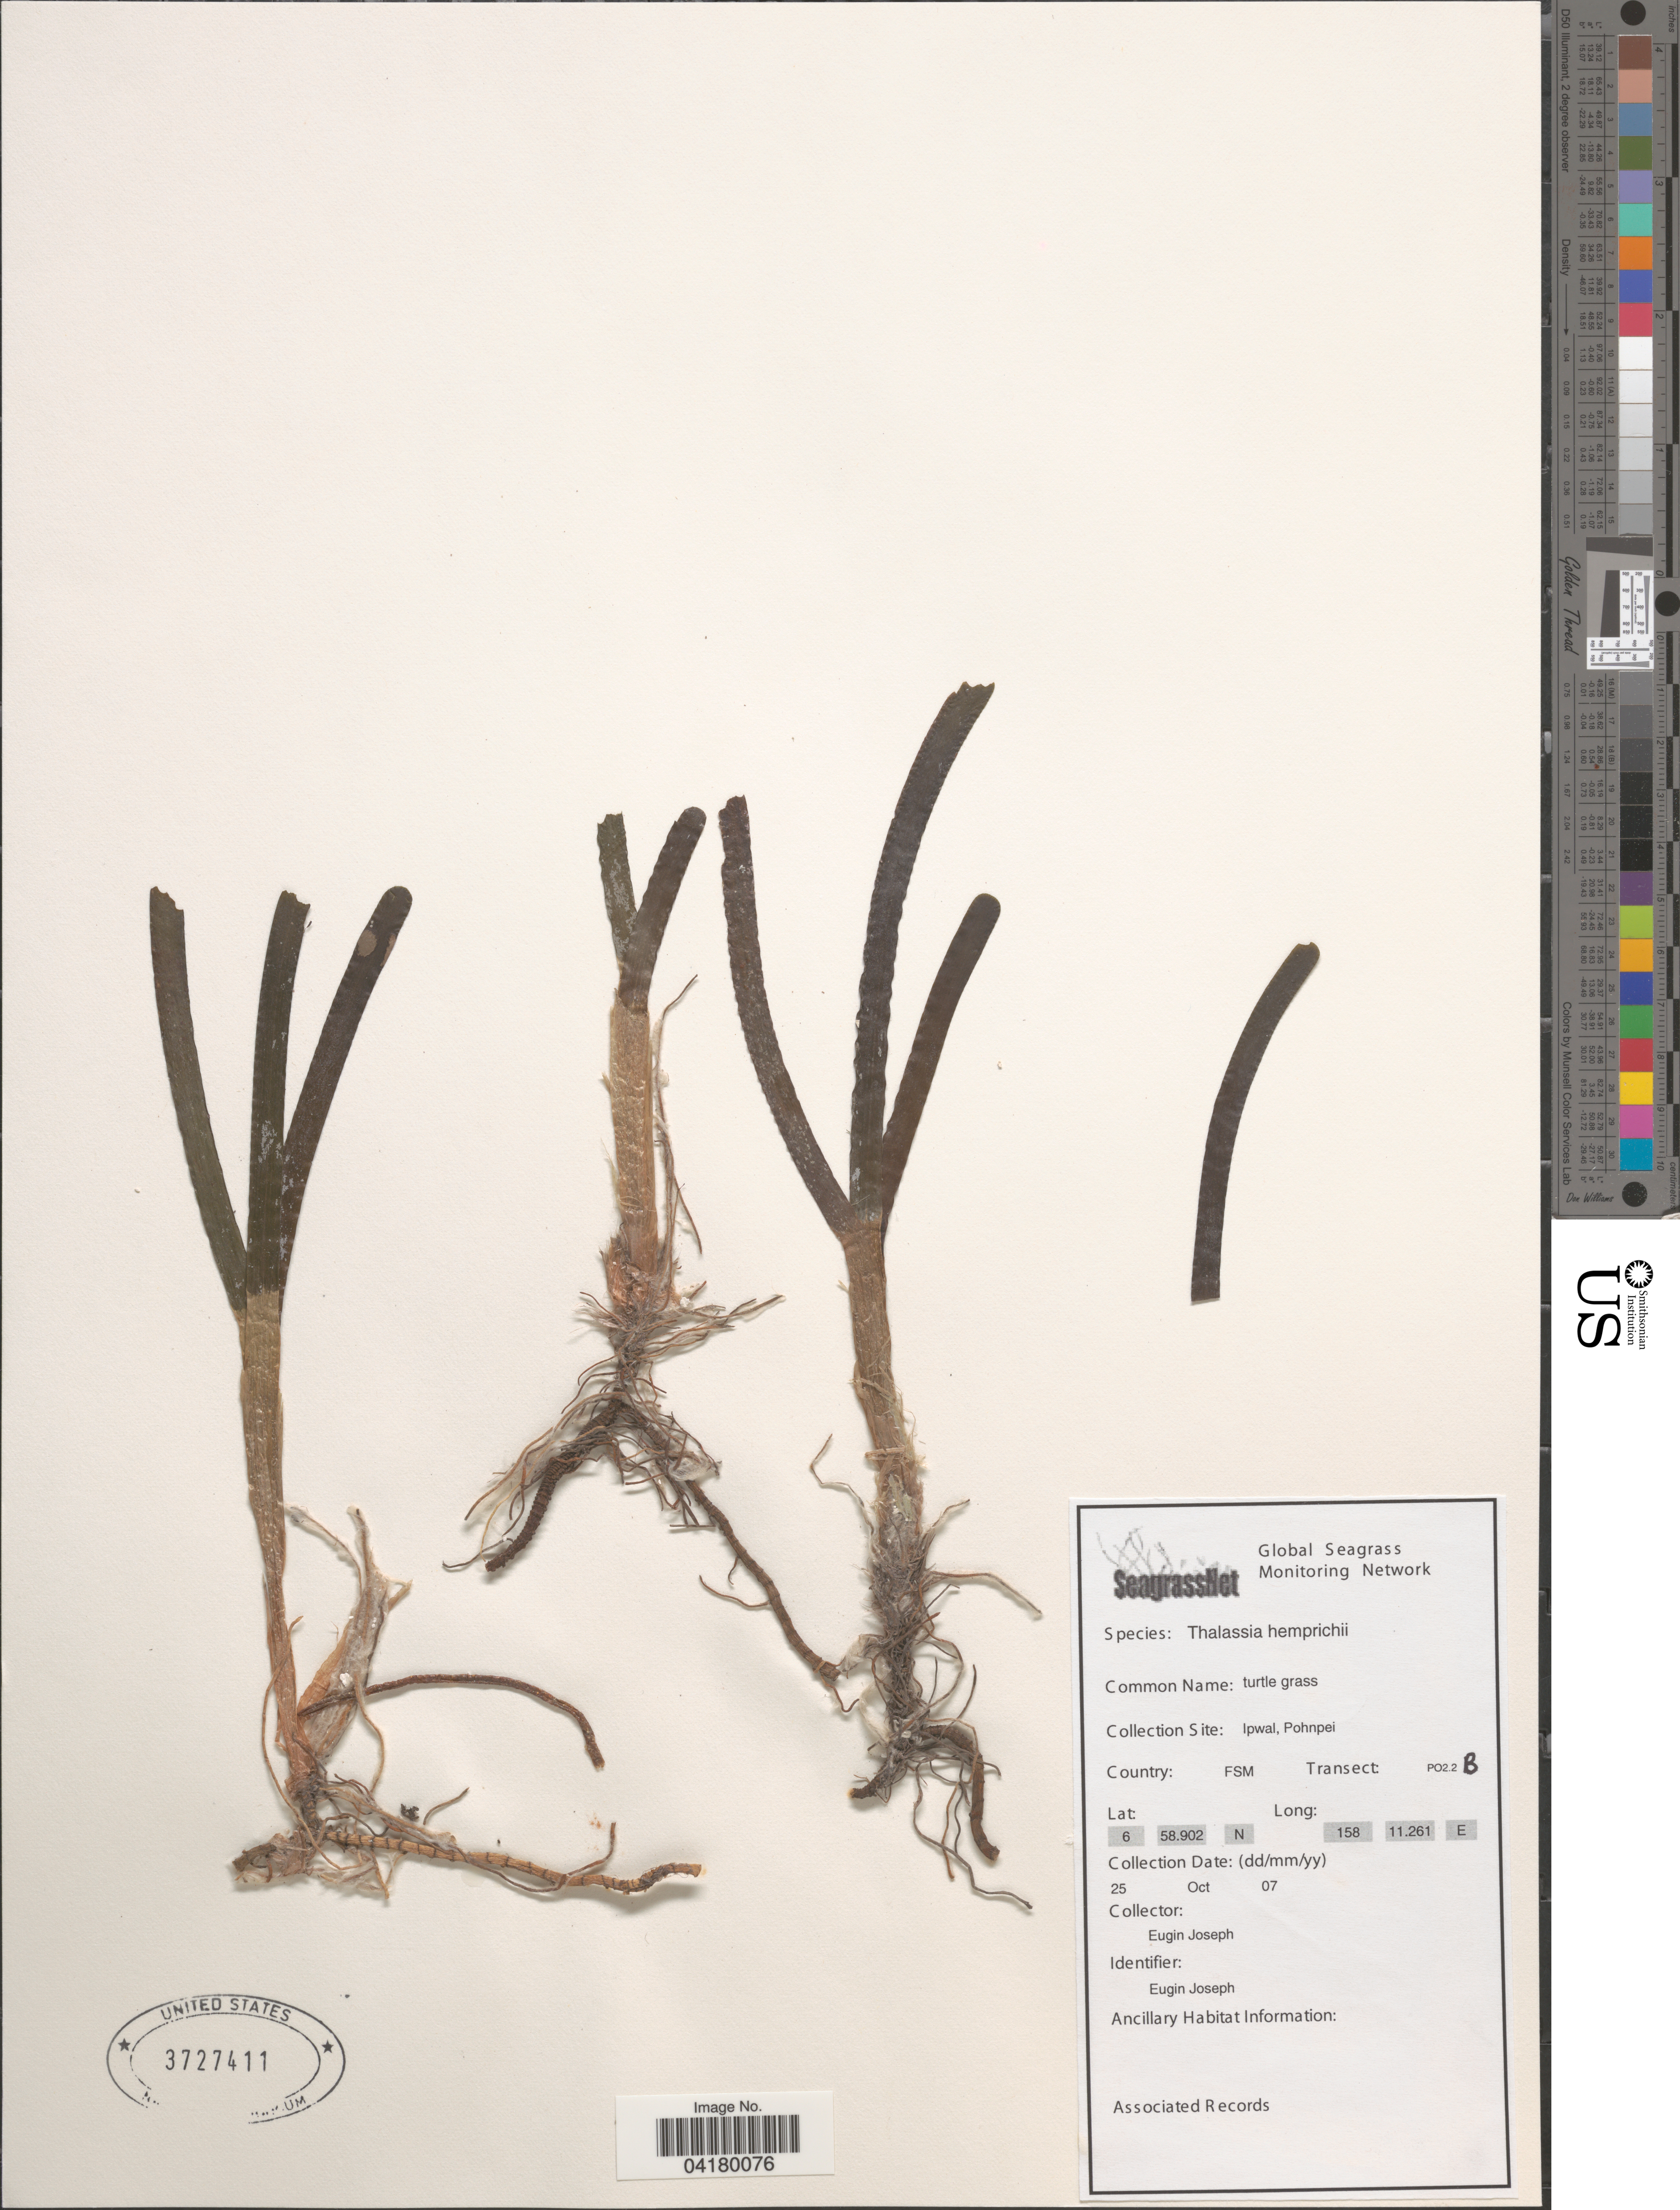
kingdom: Plantae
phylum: Tracheophyta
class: Liliopsida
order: Alismatales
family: Hydrocharitaceae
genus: Thalassia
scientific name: Thalassia hemprichii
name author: Asch.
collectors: E. Joseph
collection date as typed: Transcribed d/m/y: 25/10/7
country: Micronesia, Federated States of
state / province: Pohnpei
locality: Collection Site: Ipwal. Country: FSM. Transect: PO2.2B.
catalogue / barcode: US 3727411